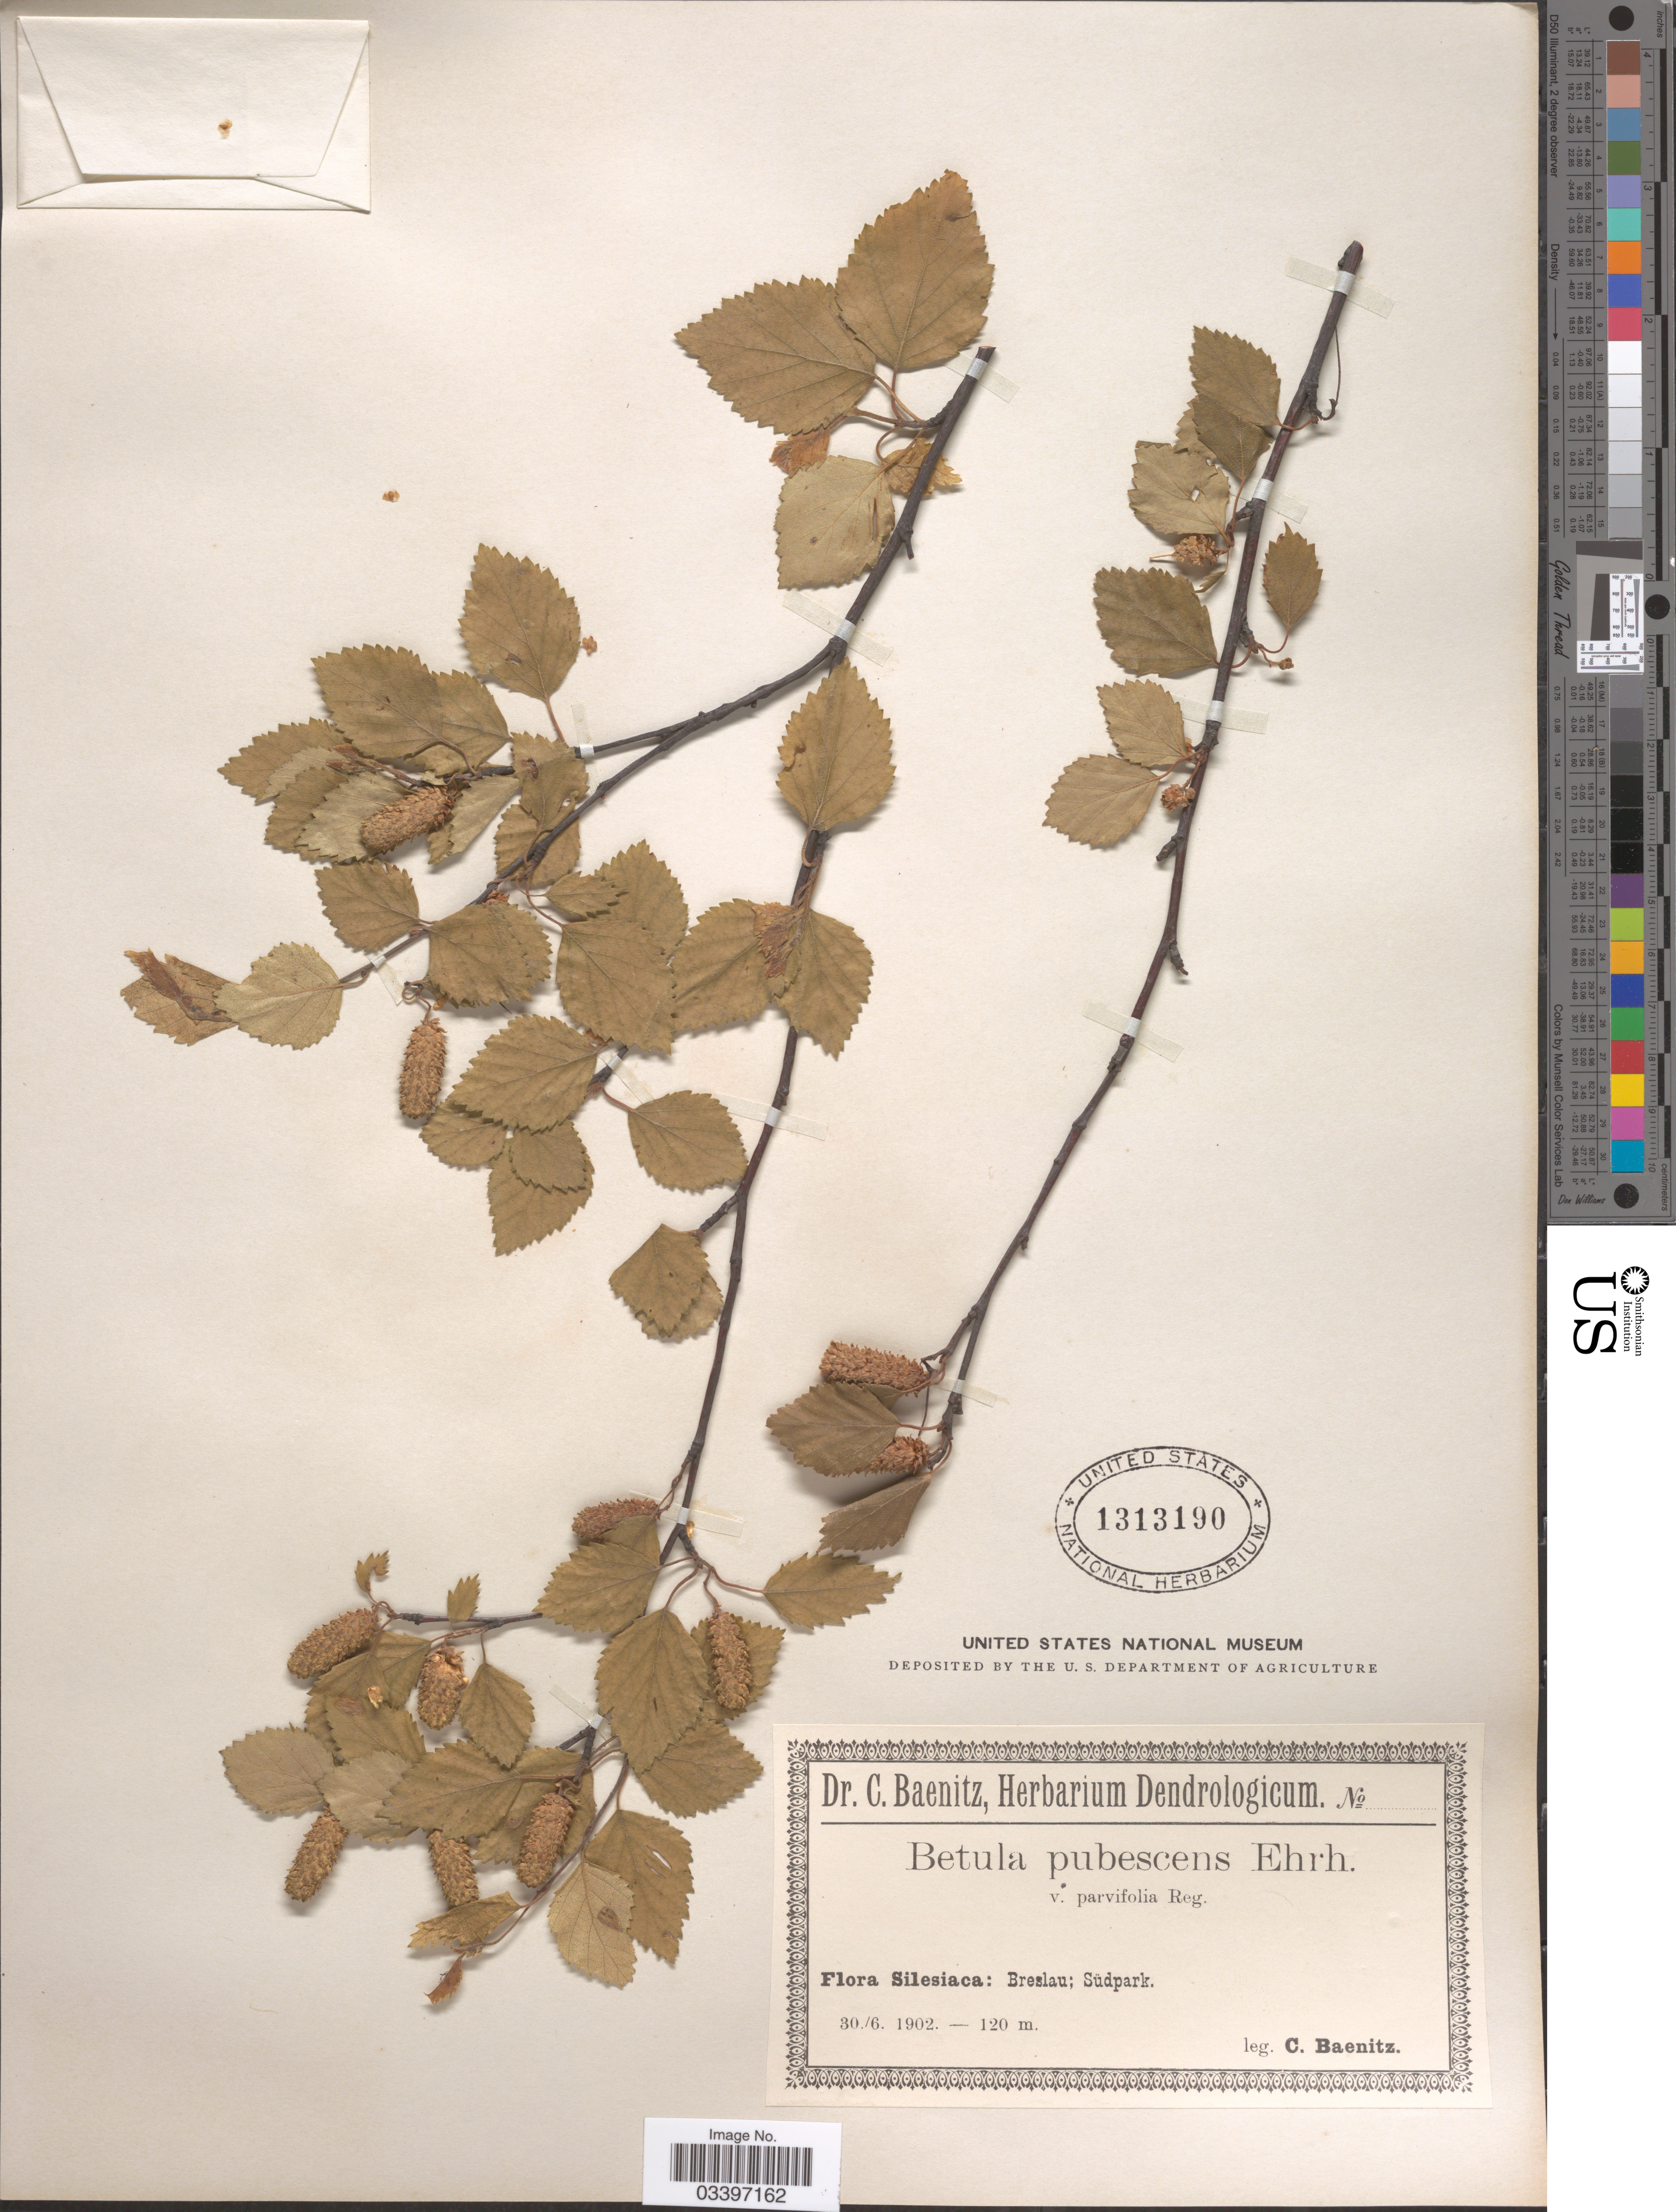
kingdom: Plantae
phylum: Tracheophyta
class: Magnoliopsida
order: Fagales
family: Betulaceae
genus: Betula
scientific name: Betula pubescens var. friesii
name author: (Larsson ex Hartm.) Nyman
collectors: C. G. Baenitz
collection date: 1902-06-30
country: Poland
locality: Silesiaca: Breslau; Südpark.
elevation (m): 120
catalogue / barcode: US 1313190